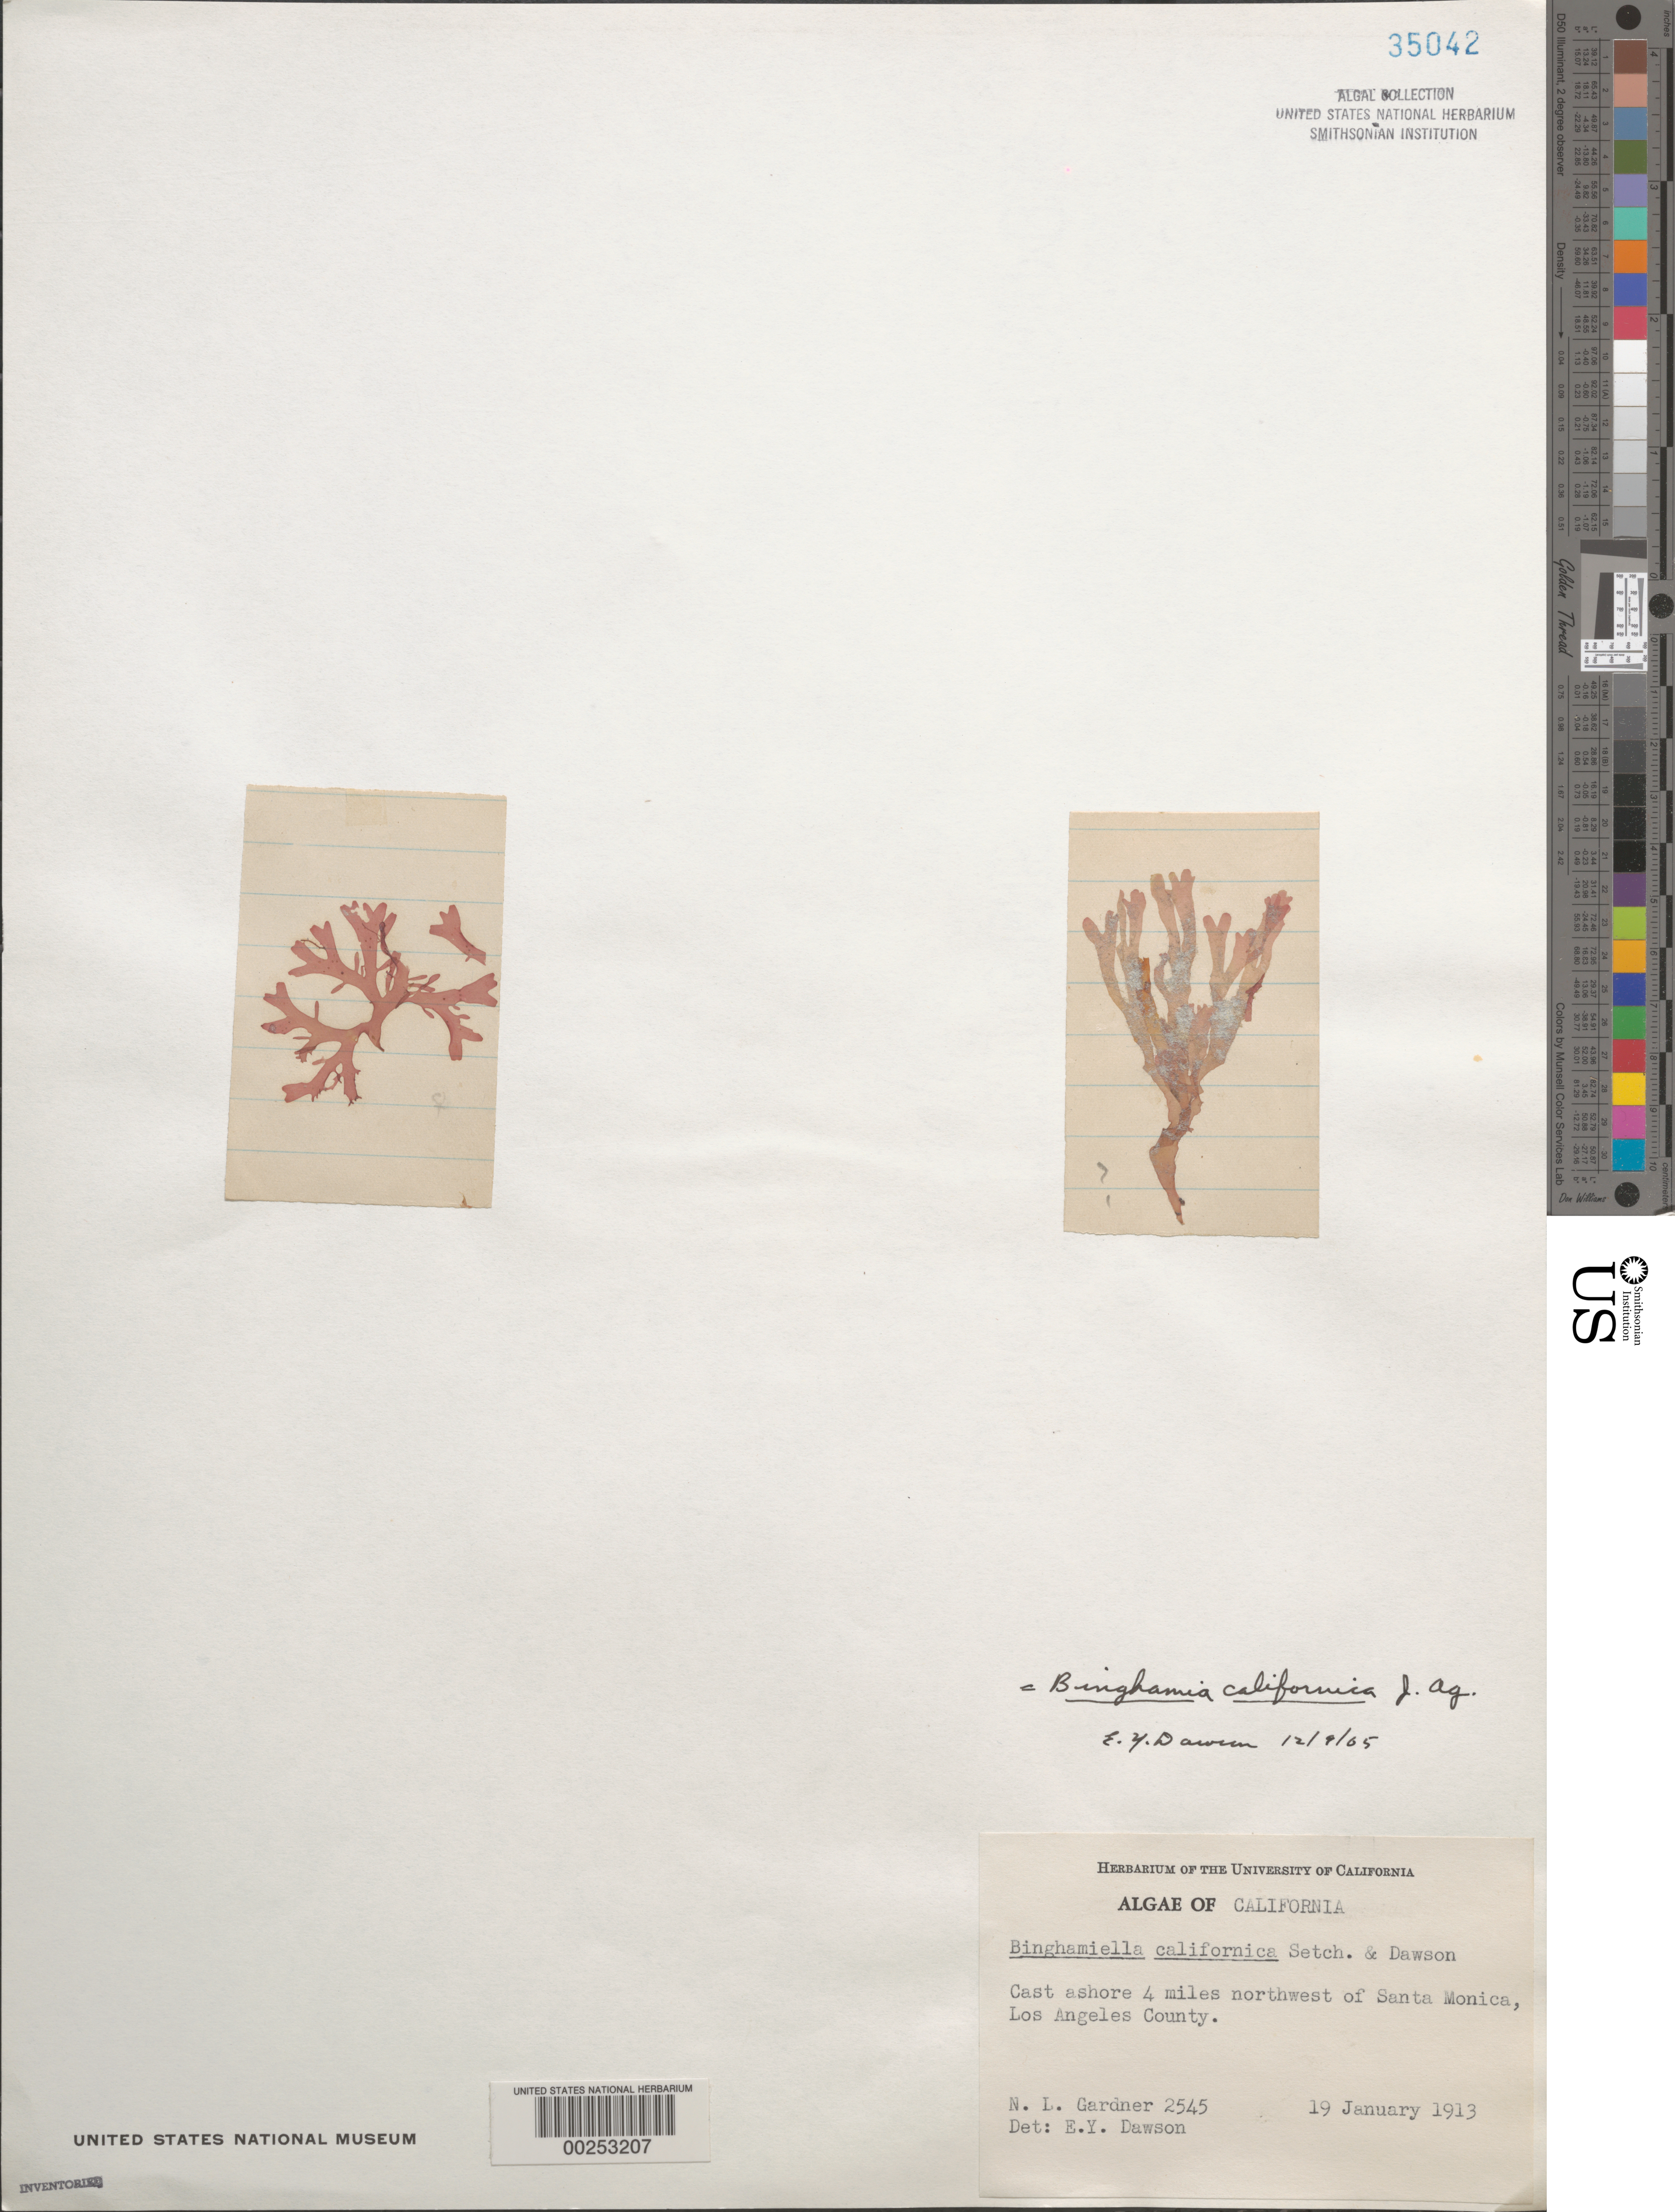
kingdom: Plantae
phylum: Rhodophyta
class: Florideophyceae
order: Rhodymeniales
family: Lomentariaceae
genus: Binghamia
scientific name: Binghamia californica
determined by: Dawson, E. Y.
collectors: N. Gardner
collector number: NLG 2545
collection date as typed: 19 Jan 1913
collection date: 1913-01-19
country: United States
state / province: California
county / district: Los Angeles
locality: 4 miles northwest of Santa Monica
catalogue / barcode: US 35042